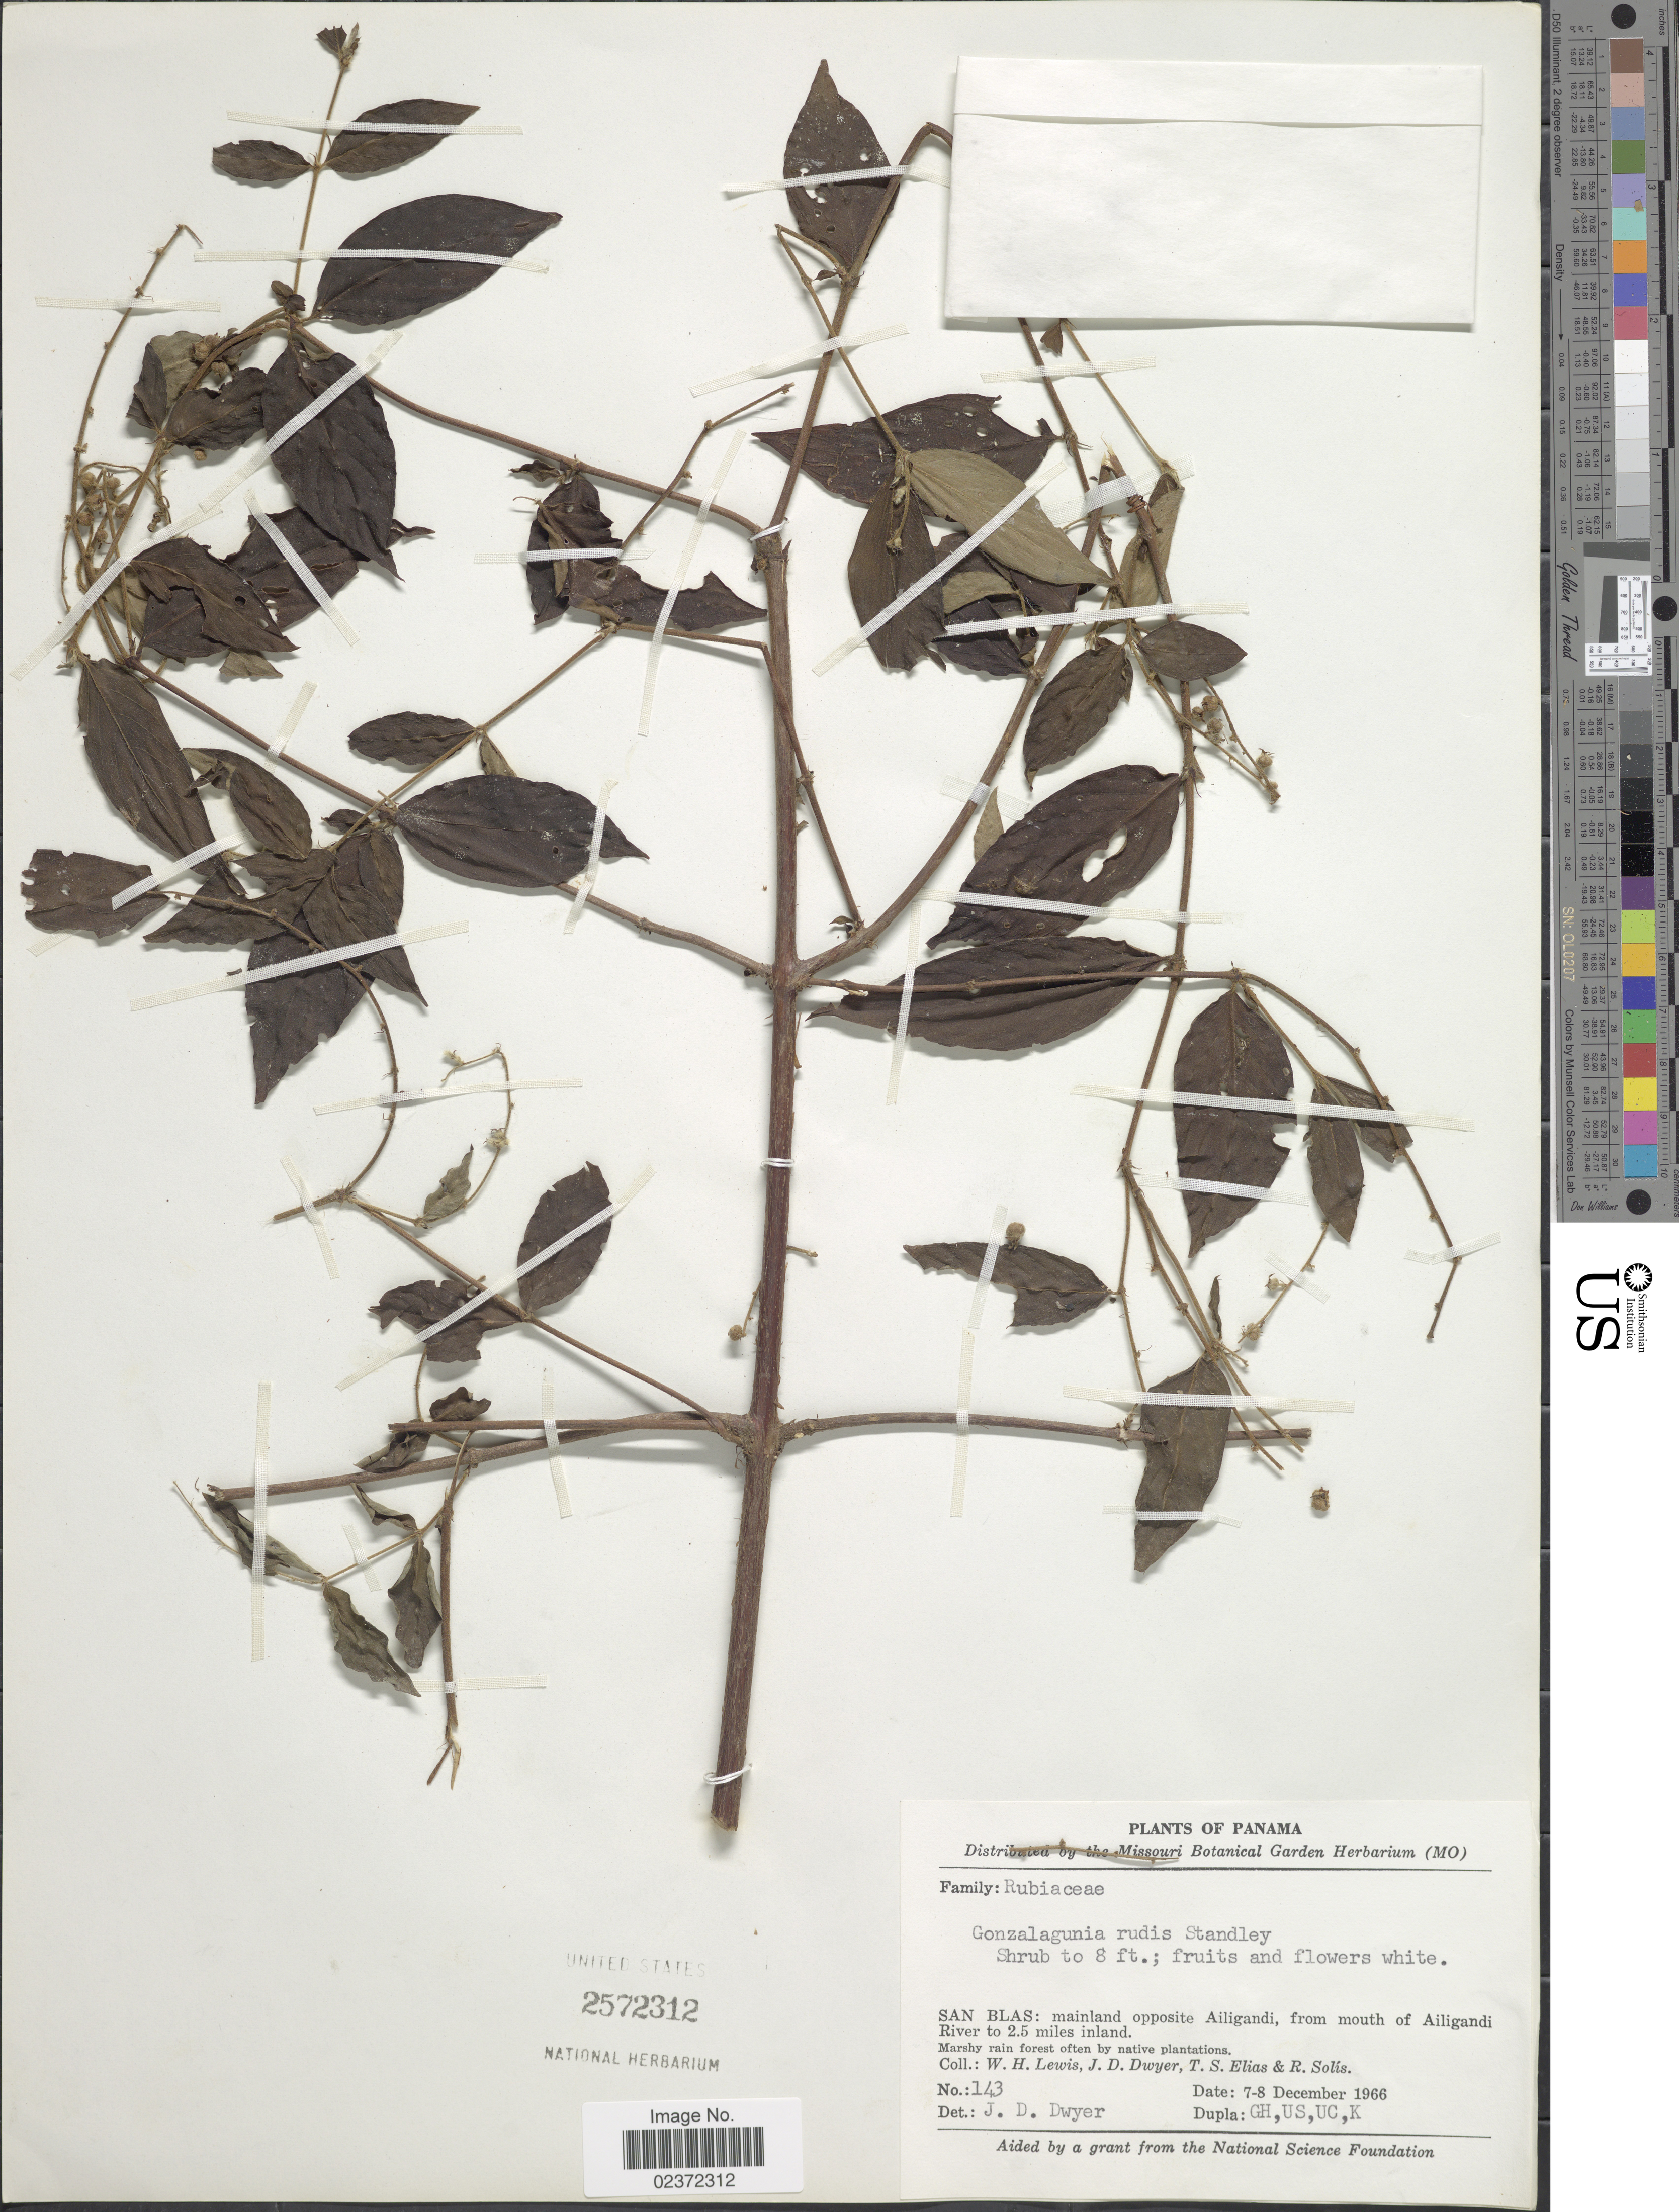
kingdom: Plantae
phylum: Tracheophyta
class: Magnoliopsida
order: Gentianales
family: Rubiaceae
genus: Duggena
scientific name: Duggena rudis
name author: Standl.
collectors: W. H. Lewis, J. D. Dwyer, T. S. Elias & R. Solis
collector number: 143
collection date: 1966-12-07/1966-12-08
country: Panama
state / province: Kuna Yala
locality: Mainland opposite Ailigandi, from mouth of Ailigandi, River to 2.5 miles inland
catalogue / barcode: US 2572312